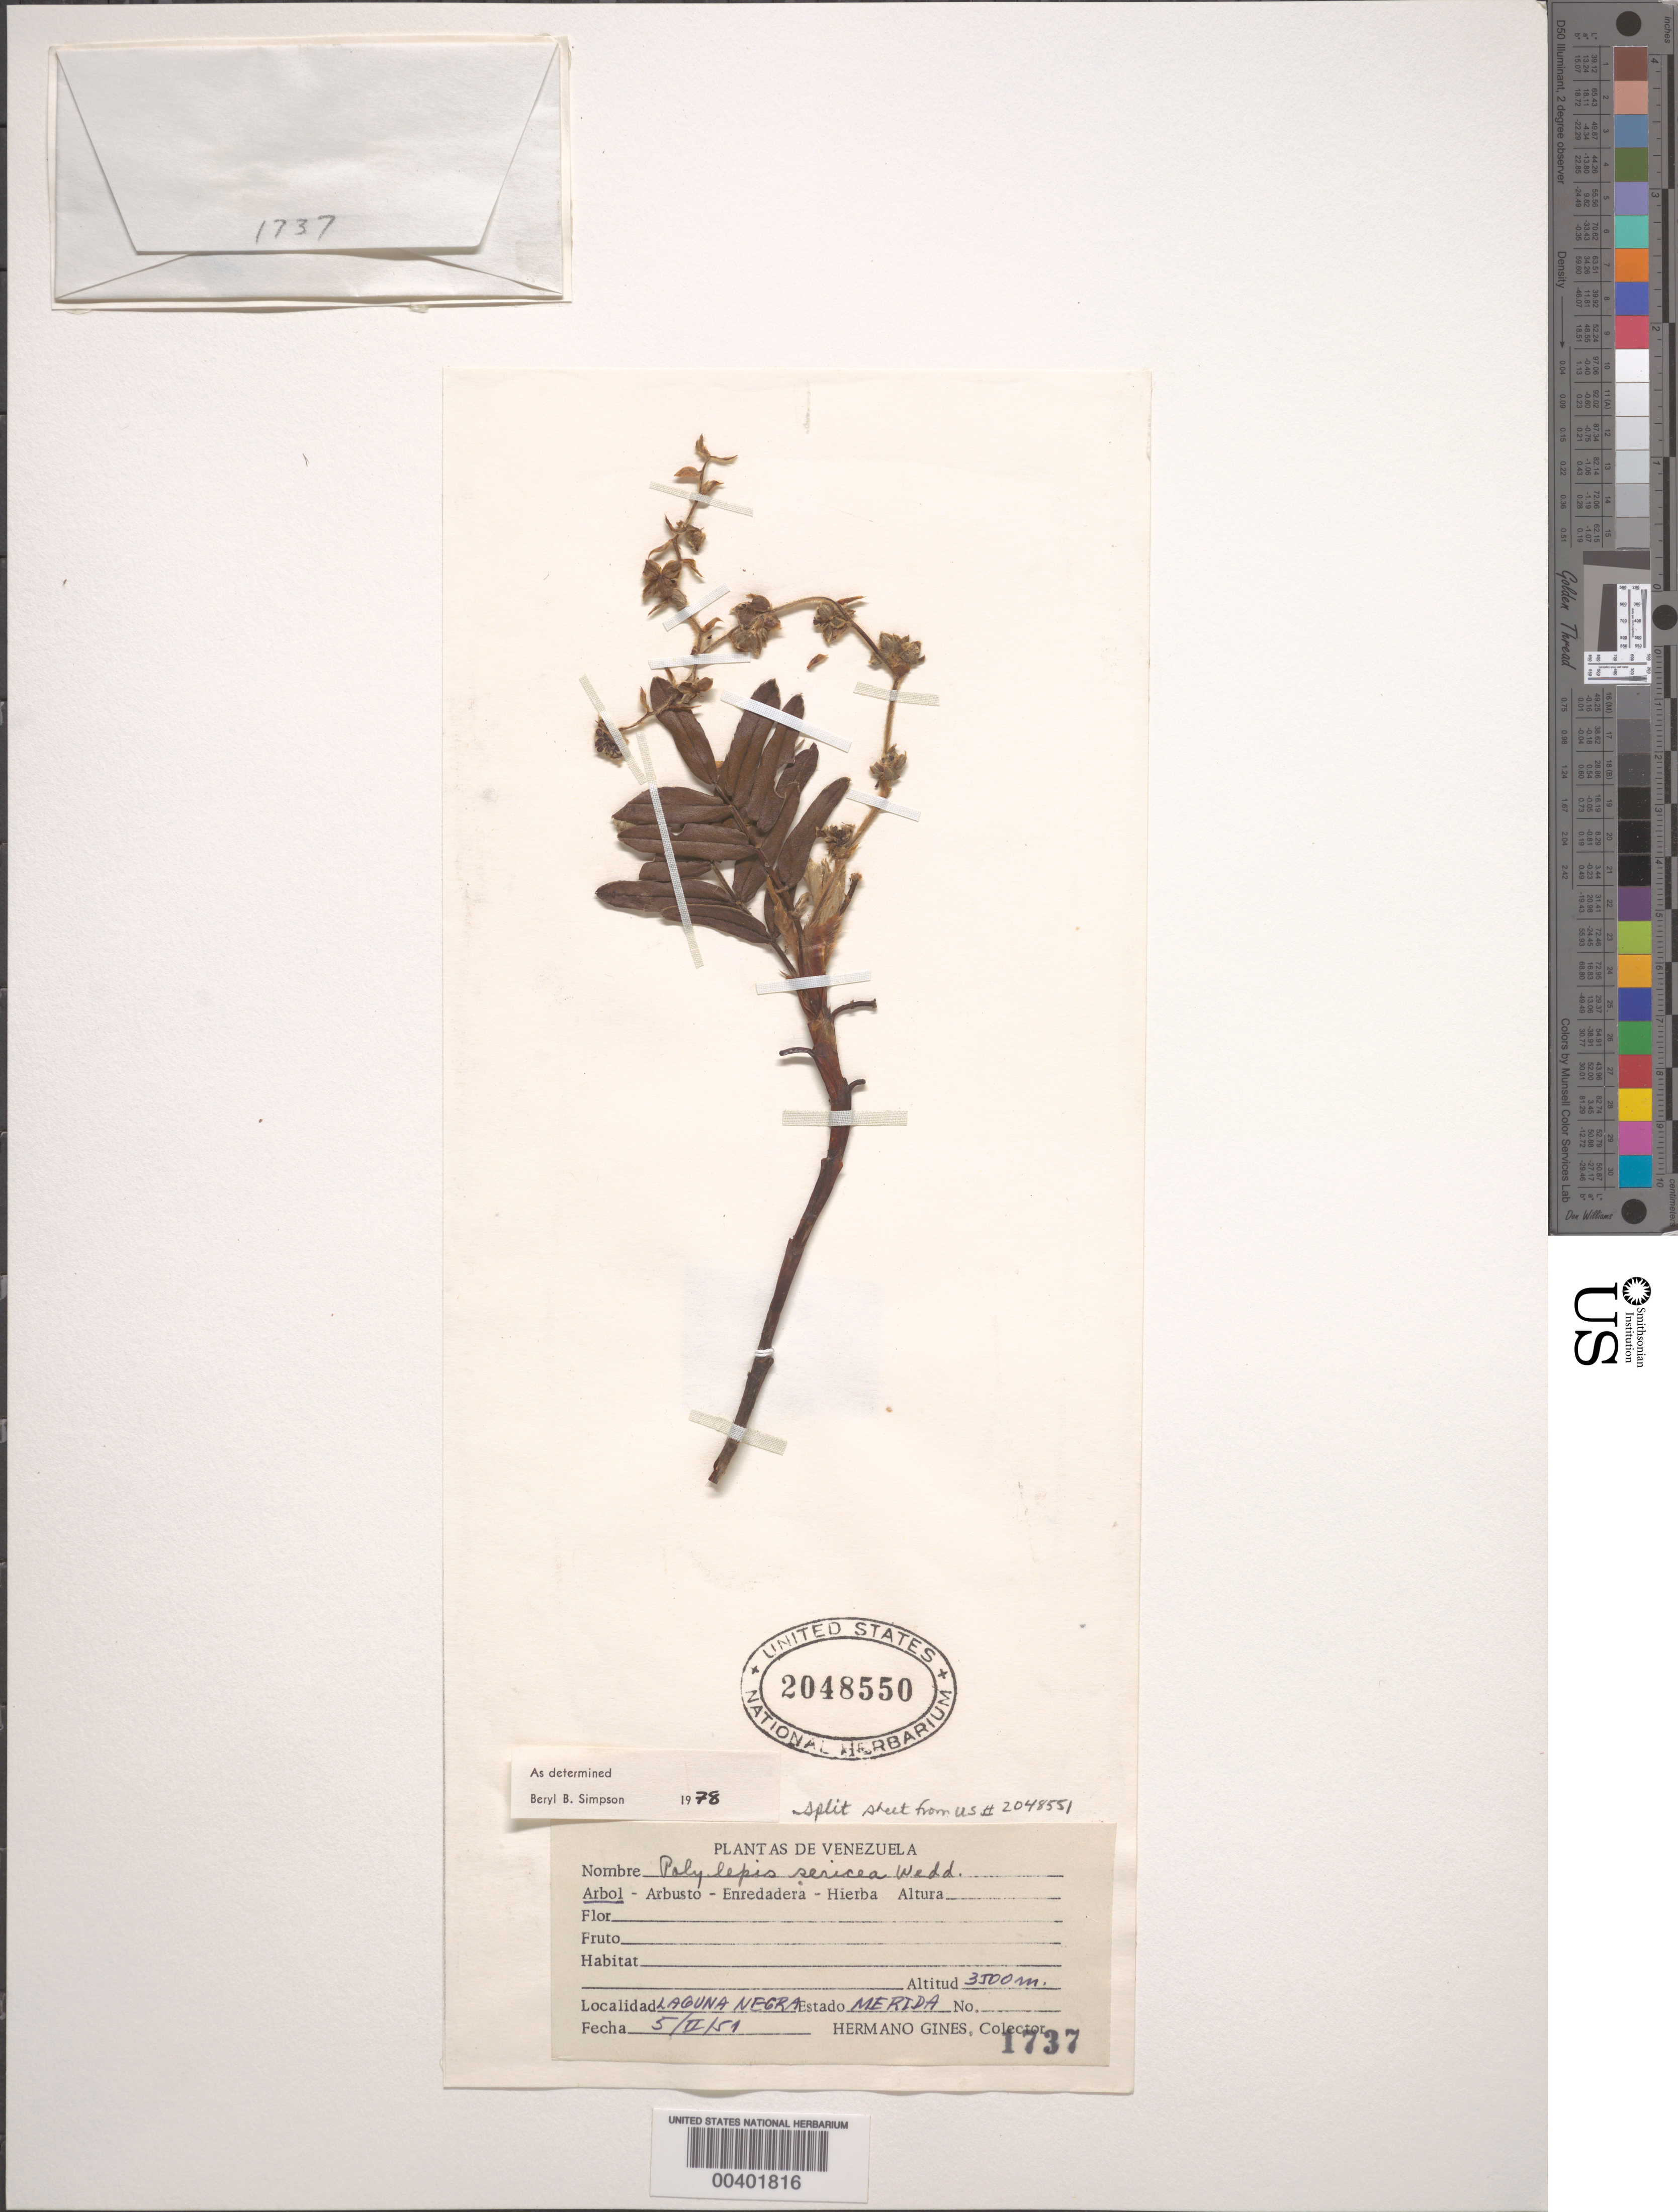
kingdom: Plantae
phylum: Tracheophyta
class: Magnoliopsida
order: Rosales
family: Rosaceae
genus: Polylepis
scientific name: Polylepis sericea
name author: Wedd.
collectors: Bro. Gines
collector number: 1737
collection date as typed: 05 Feb 1951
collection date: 1951-02-05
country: Venezuela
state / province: Mérida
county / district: Rangel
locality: Laguna Negra Negra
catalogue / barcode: US 2048550